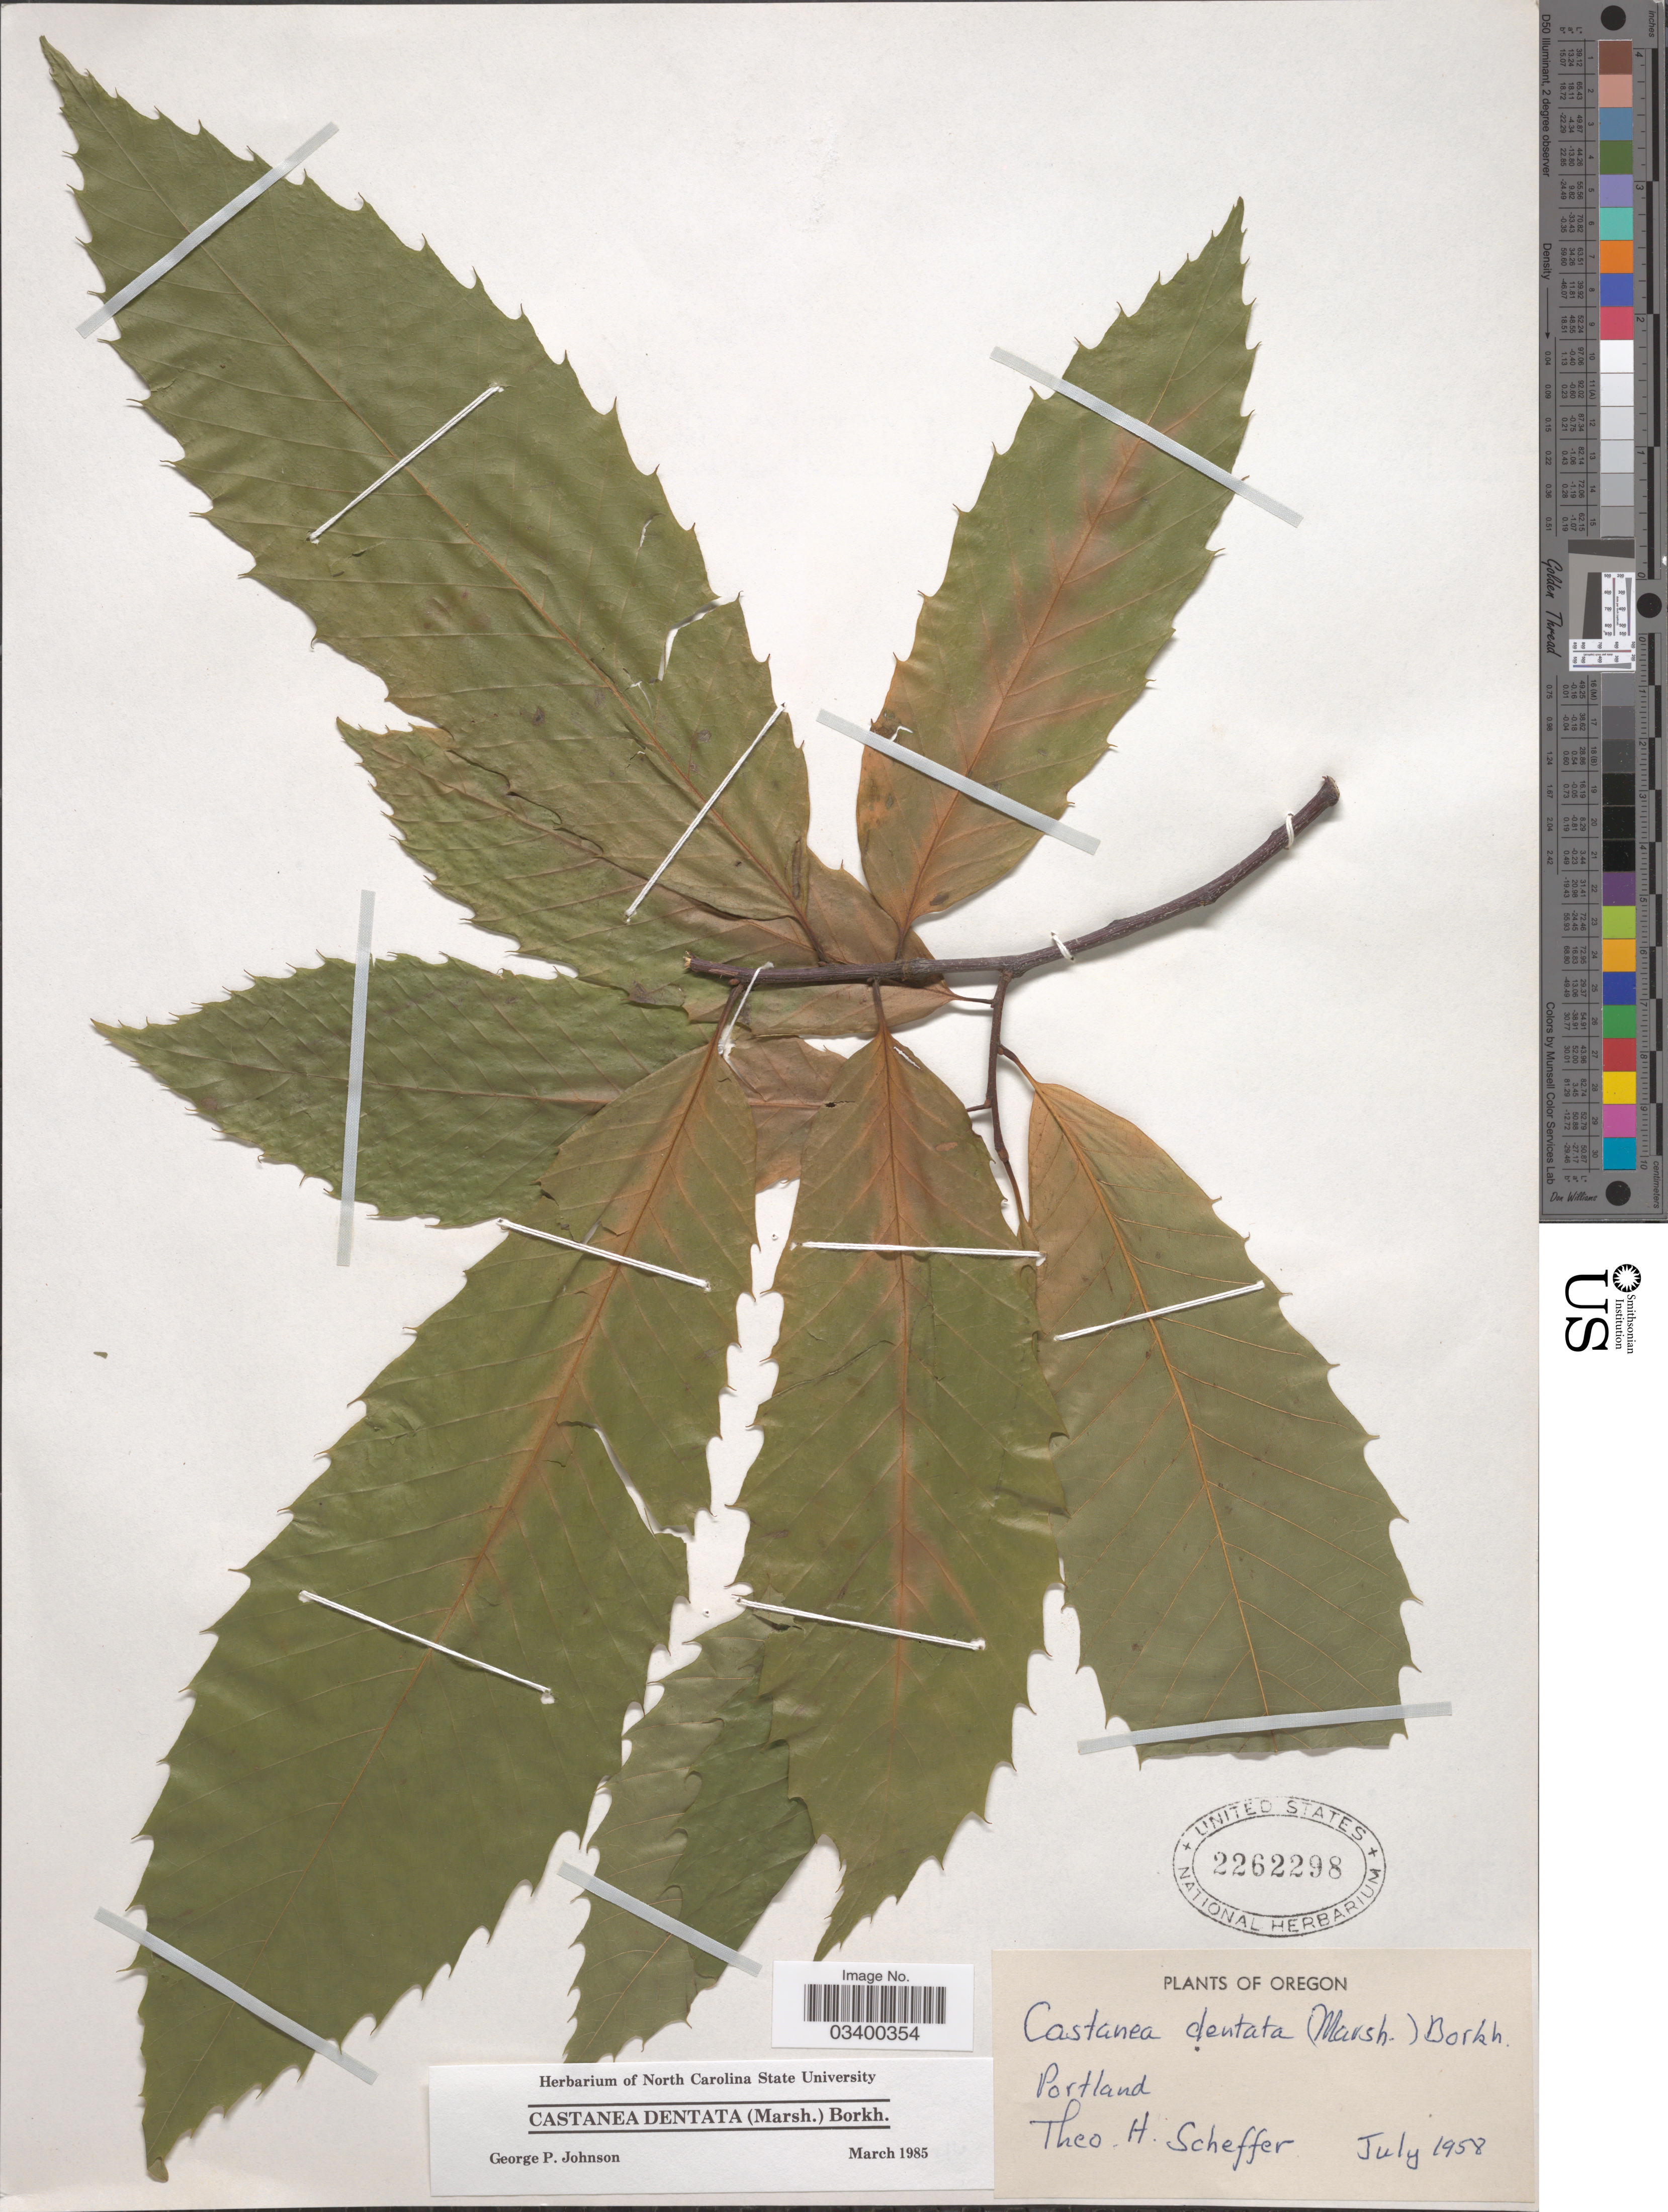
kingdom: Plantae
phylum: Tracheophyta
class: Magnoliopsida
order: Fagales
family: Fagaceae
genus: Castanea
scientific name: Castanea dentata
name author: (Marshall) Borkh.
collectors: T. Scheffer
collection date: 1958-07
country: United States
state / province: Oregon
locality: Portland.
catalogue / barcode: US 2262298